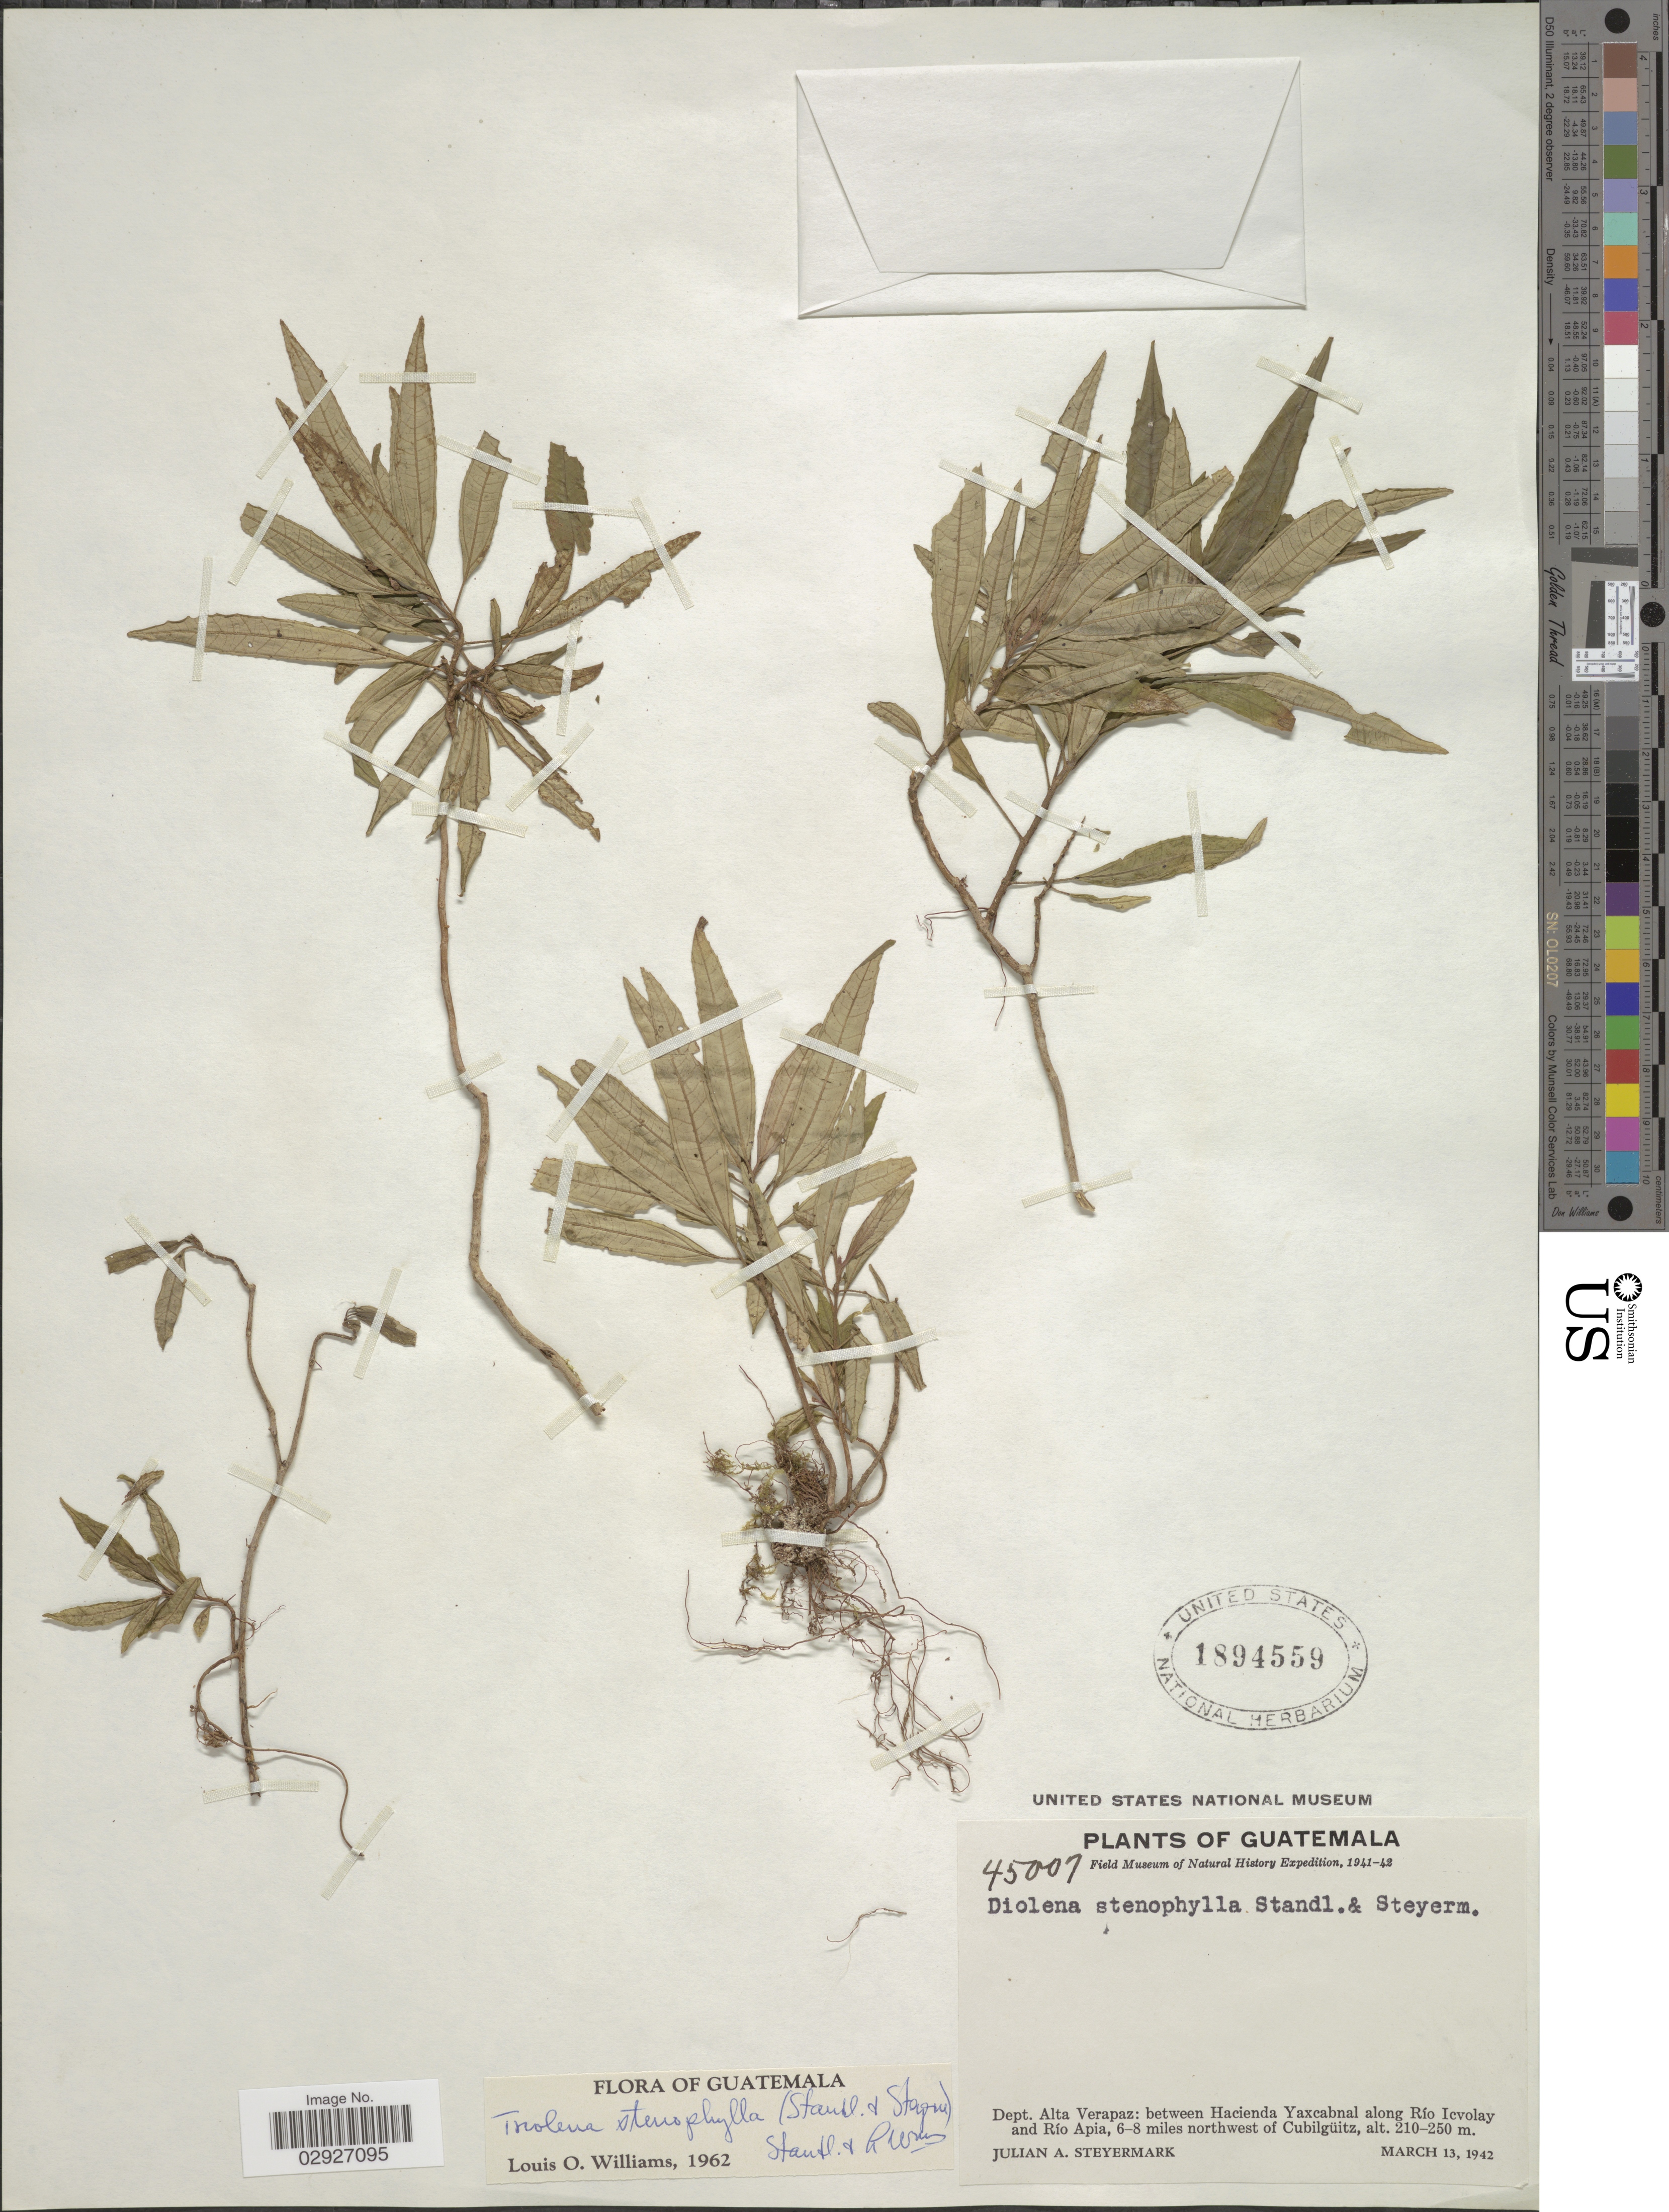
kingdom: Plantae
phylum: Tracheophyta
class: Magnoliopsida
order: Myrtales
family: Melastomataceae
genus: Triolena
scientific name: Triolena stenophylla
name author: (Standl. & Steyerm.) Standl. & L.O. Williams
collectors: J. Steyermark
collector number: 45007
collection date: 1942-03-13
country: Guatemala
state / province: Alta Verapaz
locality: Dept. Alta Verapaz, between Hacienda Yaxcabnal along Río Icvolay and Río Apia, 6-8 miles northwest of Cubilgüitz.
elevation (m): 210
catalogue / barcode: US 1894559